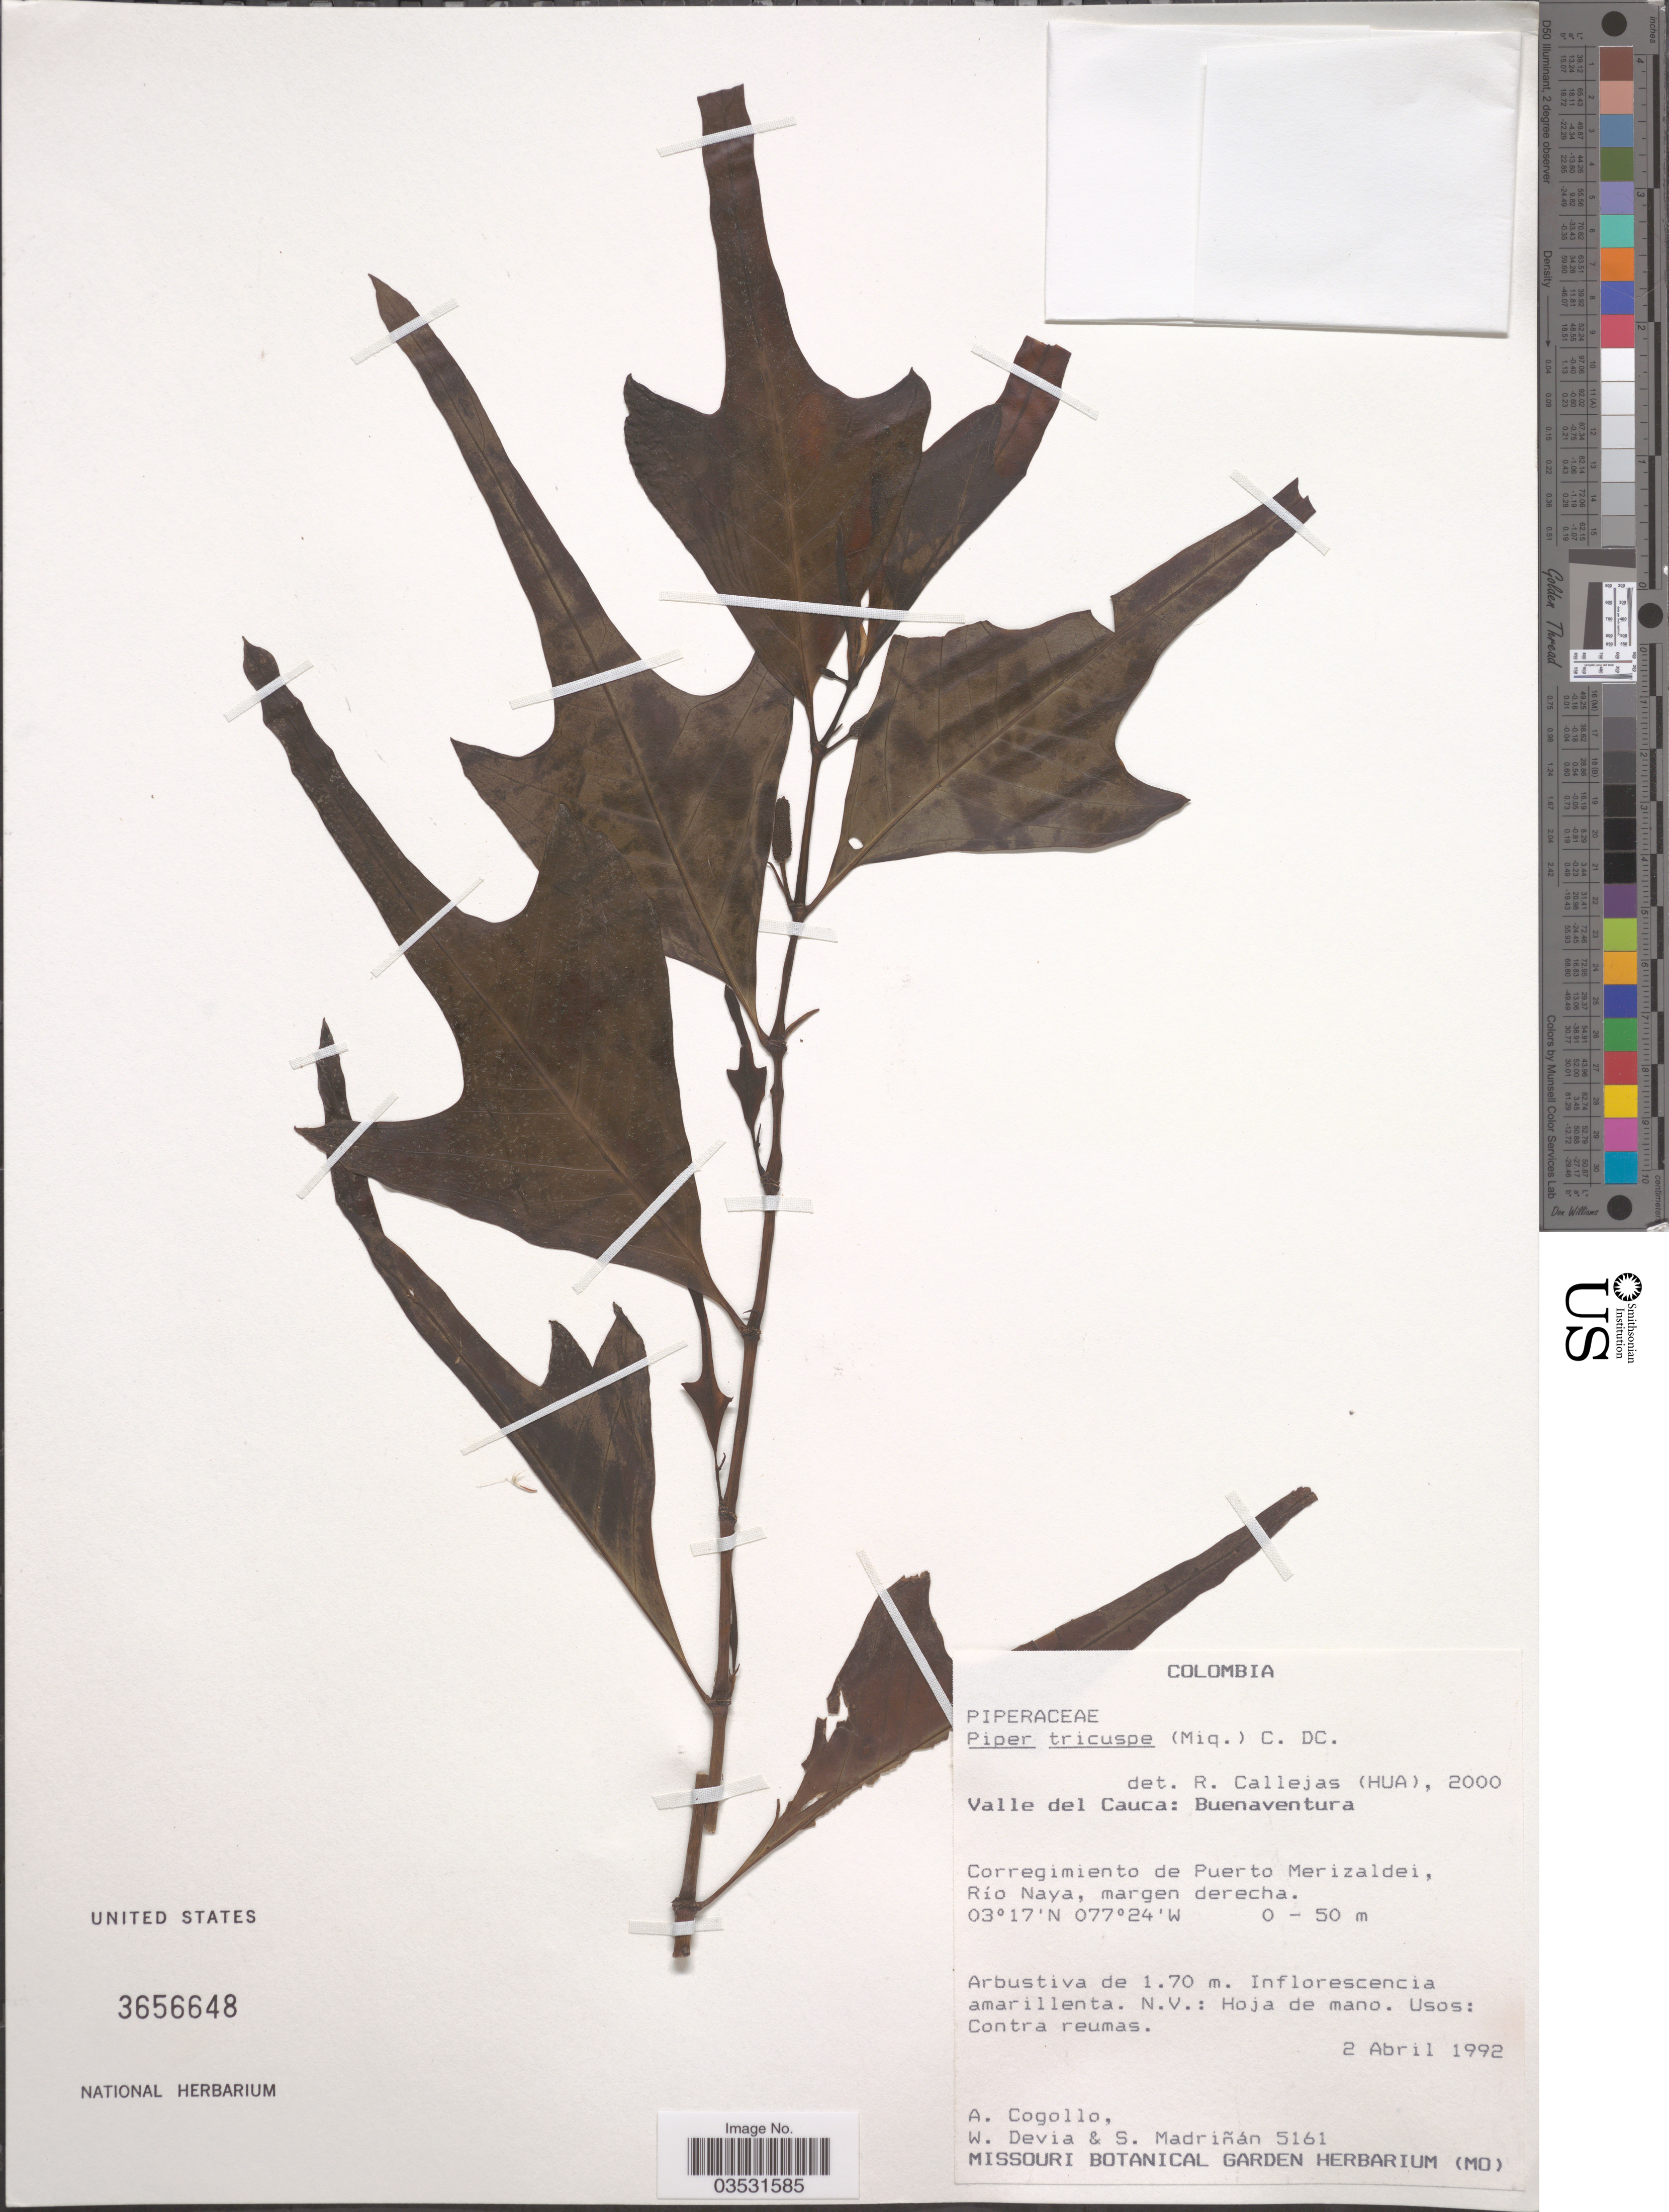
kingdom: Plantae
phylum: Tracheophyta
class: Magnoliopsida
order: Piperales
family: Piperaceae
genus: Piper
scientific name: Piper tricuspe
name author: C. DC.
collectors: A. Cogollo, W. Devia & S. Madriñán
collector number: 5161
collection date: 1992-04-02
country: Colombia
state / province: Valle del Cauca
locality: Buenaventura. Corregimiento de Puerto Merizaldei, Río Naya, margen derecha.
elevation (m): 0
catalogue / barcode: US 3656648